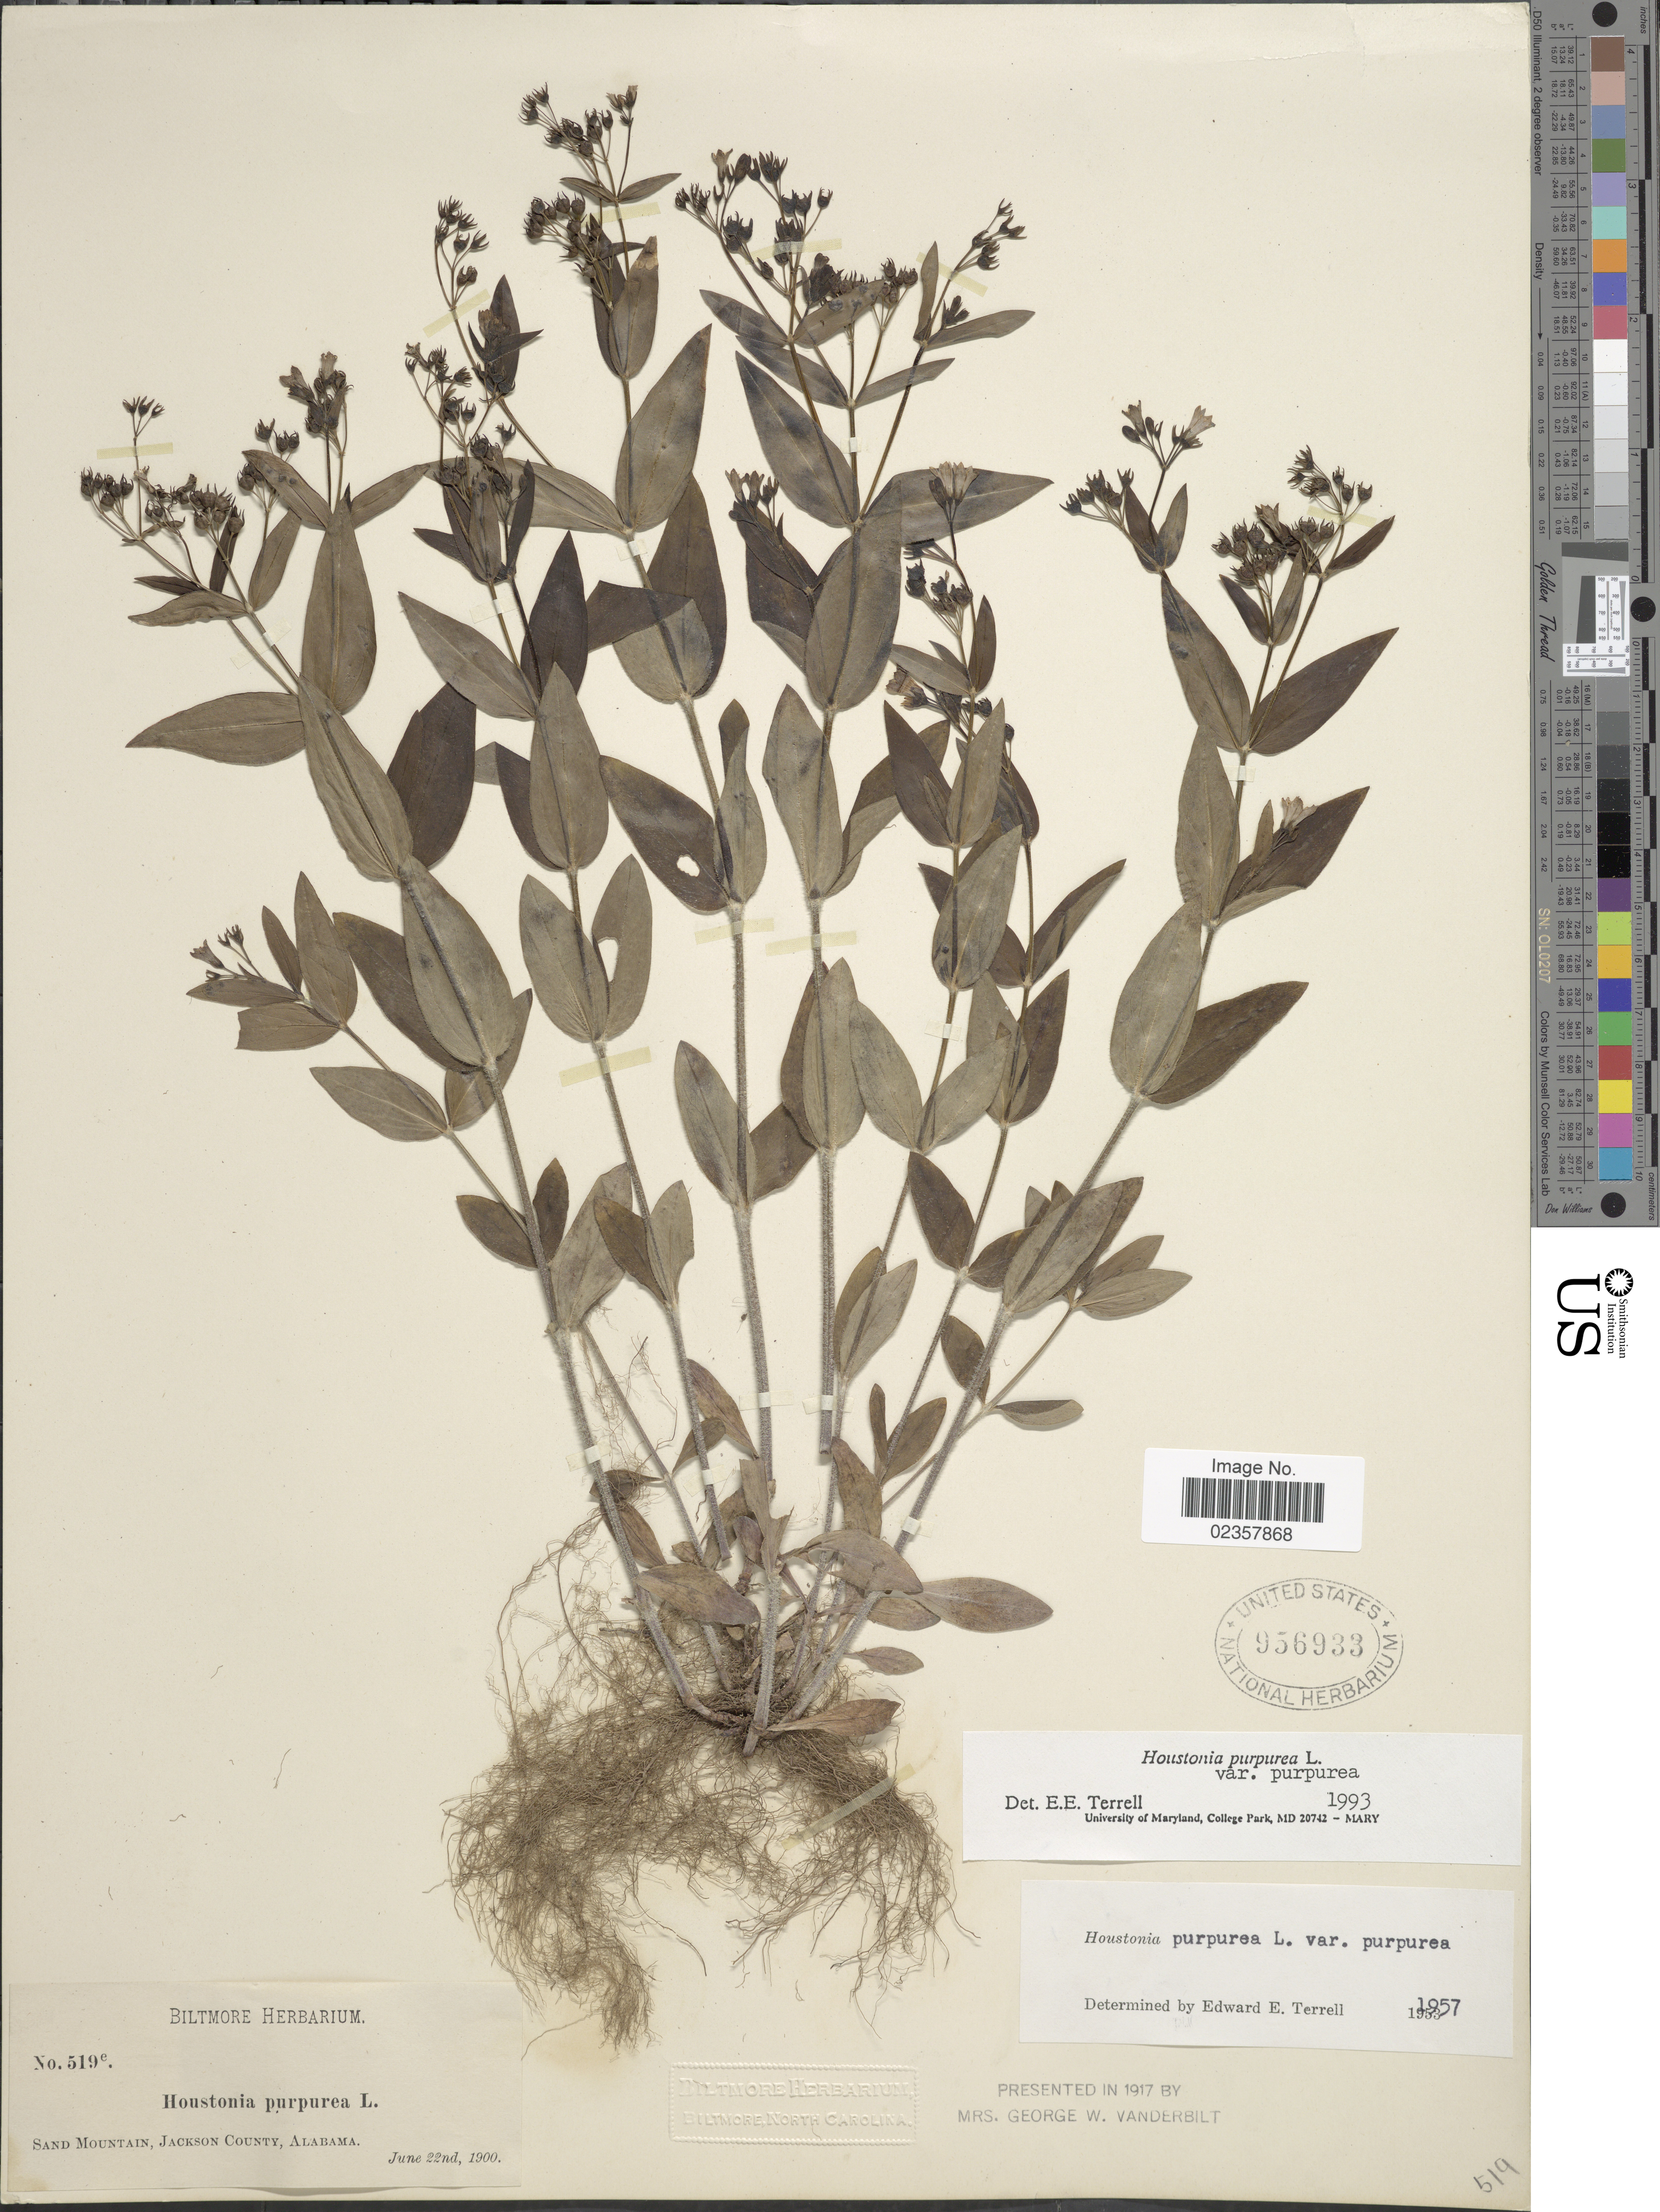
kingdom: Plantae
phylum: Tracheophyta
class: Magnoliopsida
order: Gentianales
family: Rubiaceae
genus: Houstonia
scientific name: Houstonia purpurea var. purpurea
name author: L.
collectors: ex herb. Biltmore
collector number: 519e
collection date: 1900-06-22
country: United States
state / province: Alabama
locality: Sand Mountain, Jackson County, Alabama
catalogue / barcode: US 956933